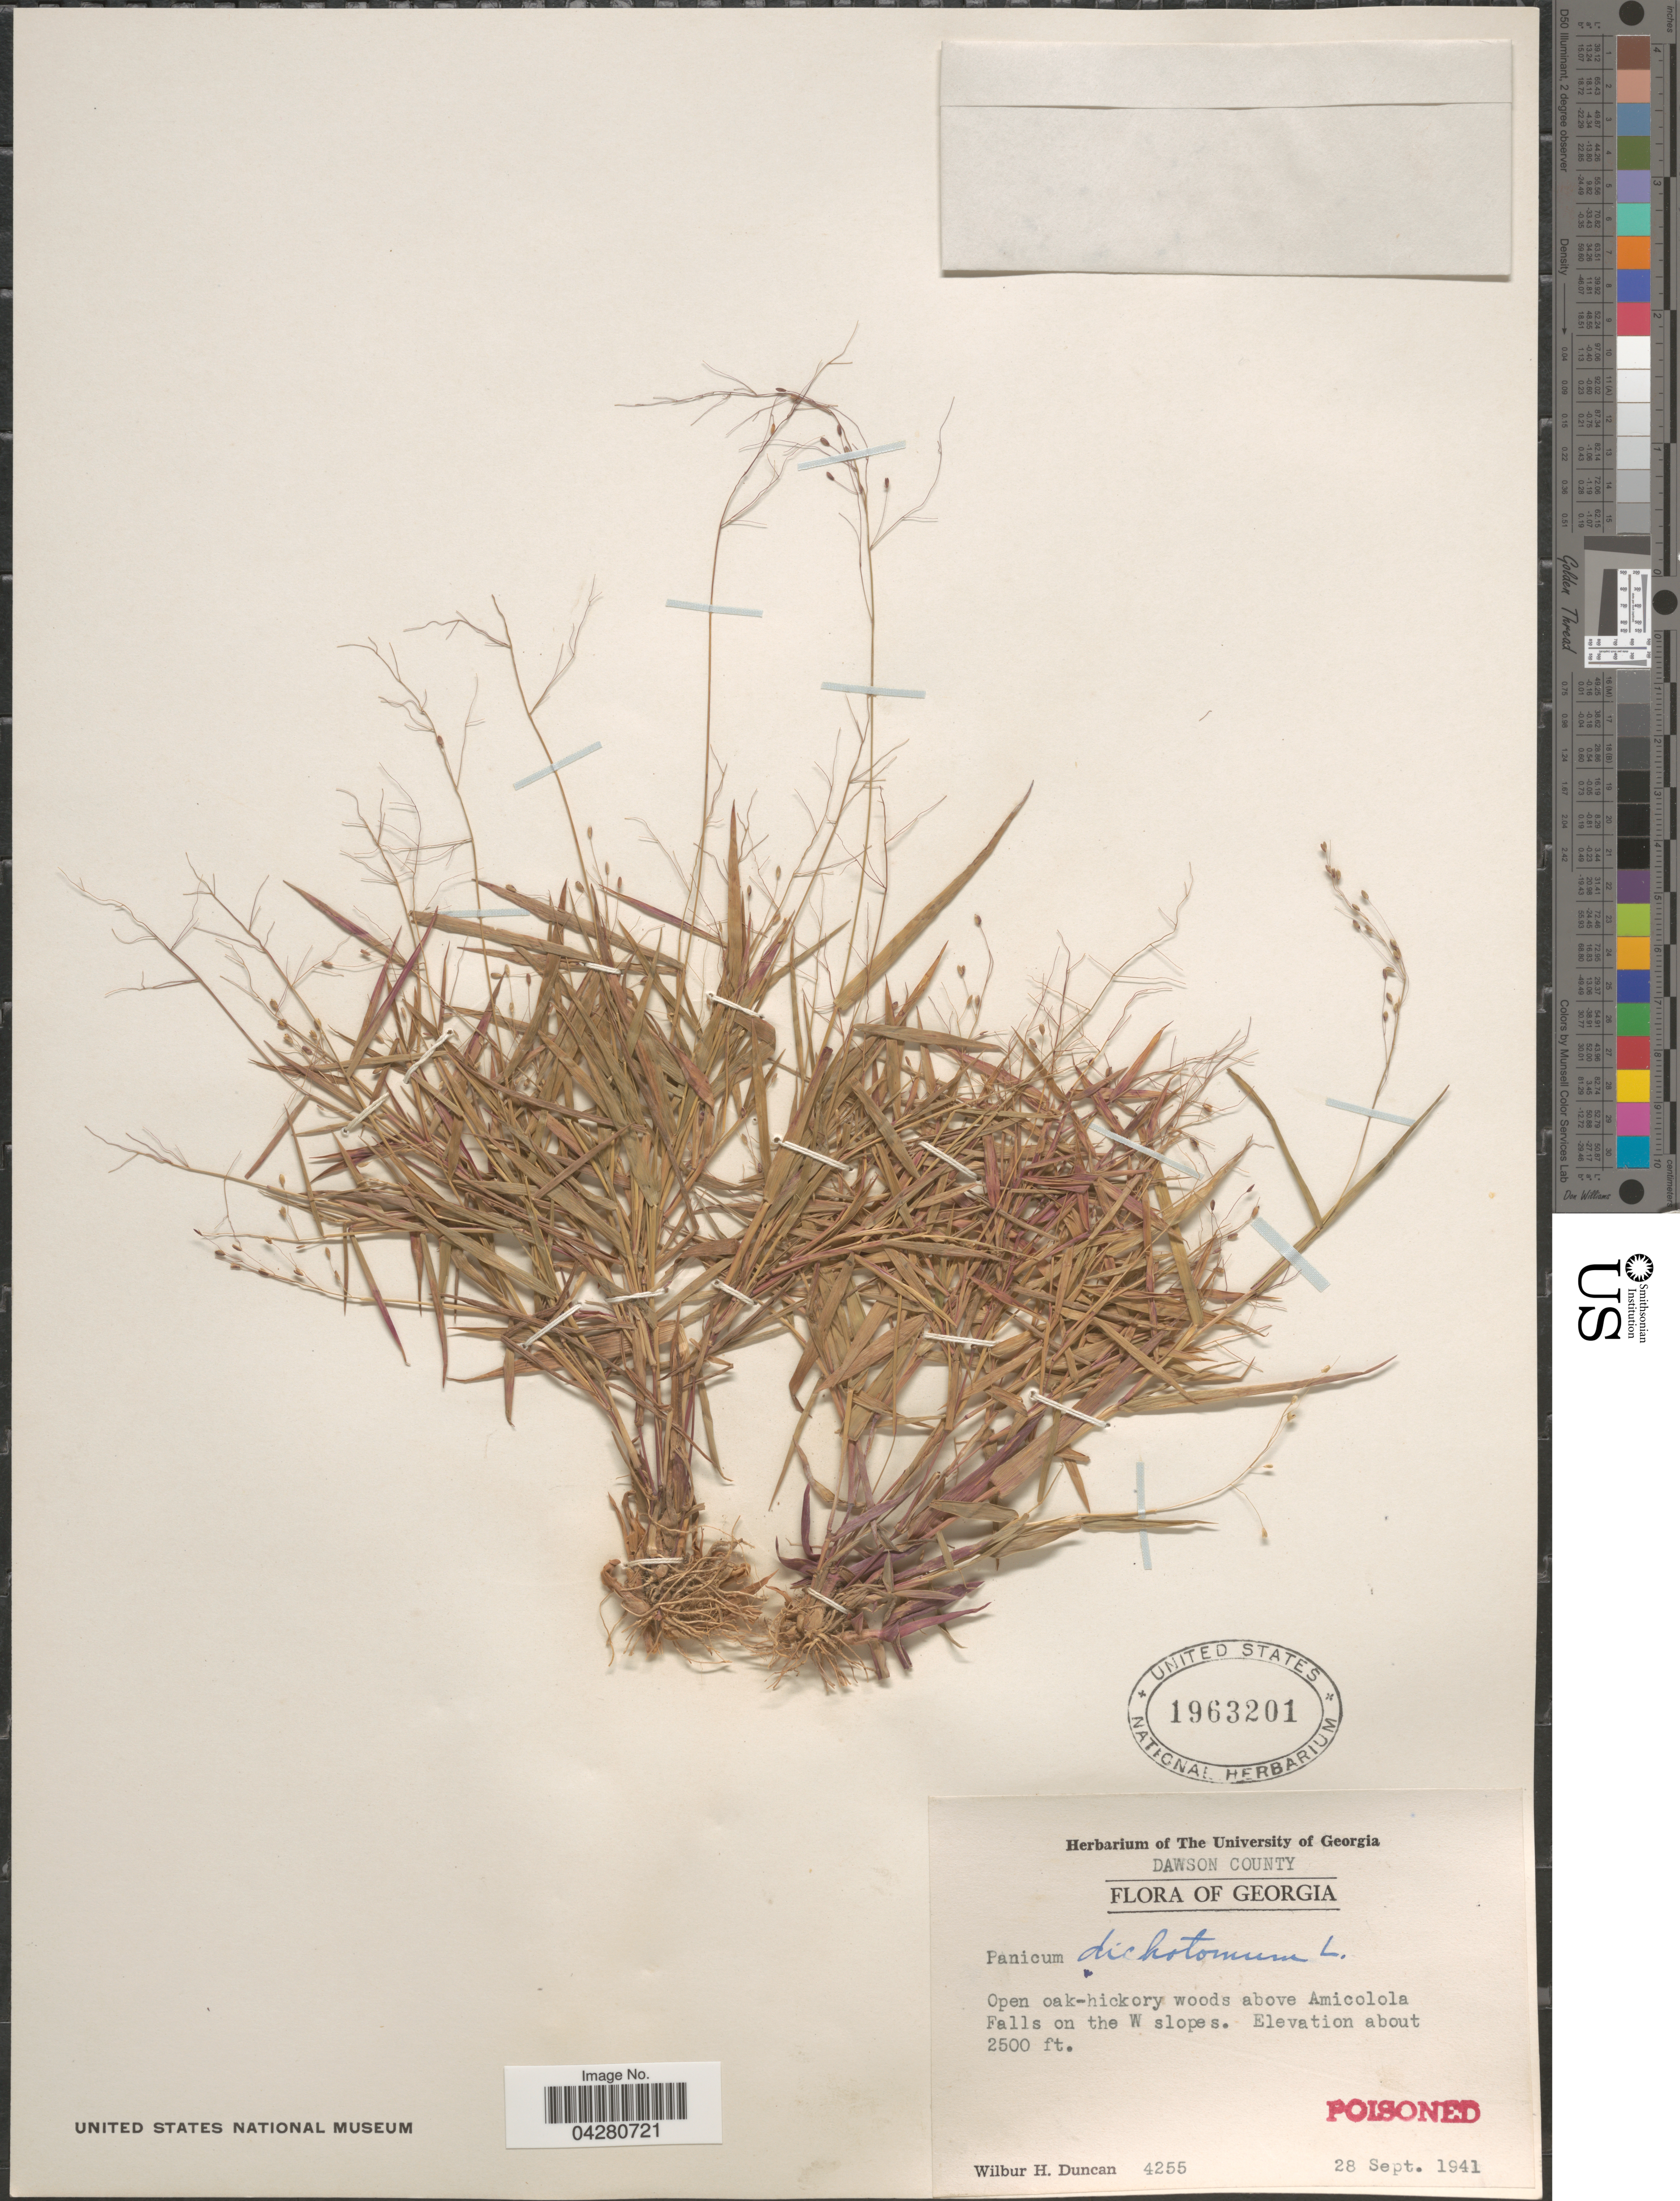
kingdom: Plantae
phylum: Tracheophyta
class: Liliopsida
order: Poales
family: Poaceae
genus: Dichanthelium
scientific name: Dichanthelium dichotomum var. dichotomum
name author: (L.) Gould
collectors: W. H. Duncan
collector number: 4255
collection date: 1941-09-28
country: United States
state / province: Georgia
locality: Dawson County. Above Amicolola Falls on the W slopes.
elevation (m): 762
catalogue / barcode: US 1963201